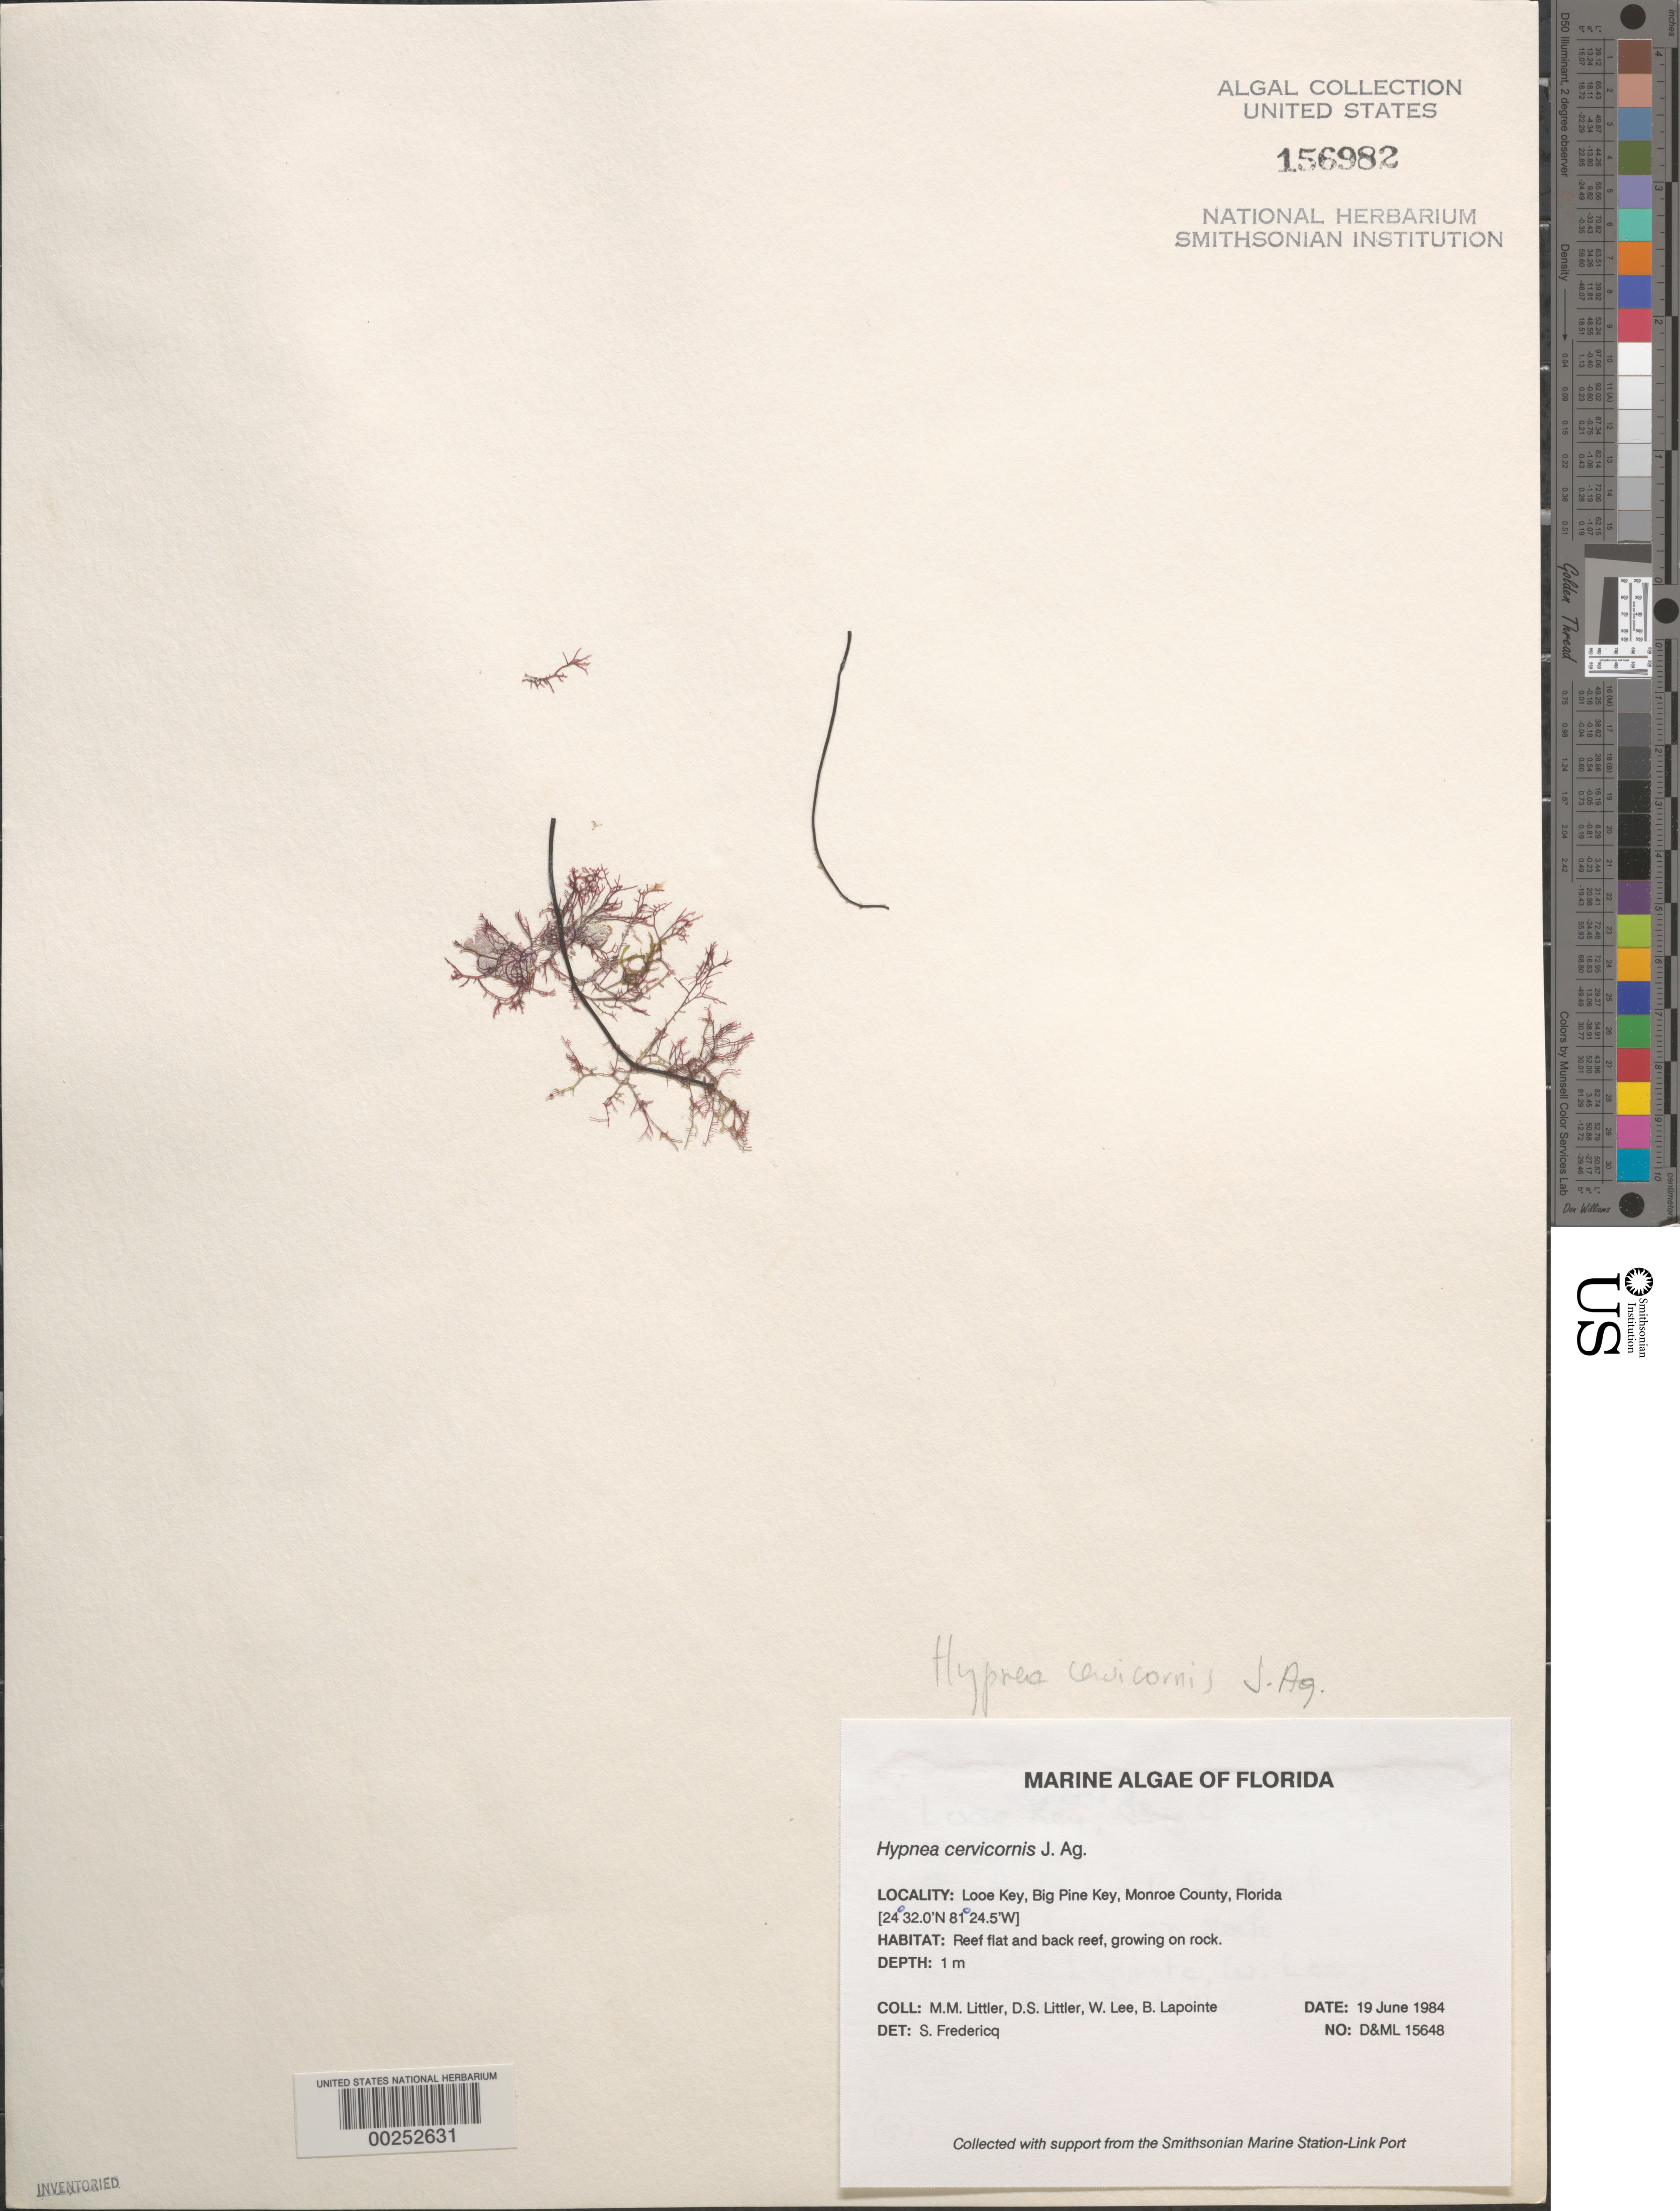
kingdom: Plantae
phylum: Rhodophyta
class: Florideophyceae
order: Gigartinales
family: Cystocloniaceae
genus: Hypnea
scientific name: Hypnea cervicornis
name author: J. Agardh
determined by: Fredericq, S.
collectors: M. M. Littler, D. S. Littler, W. Lee & B. Lapointe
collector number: D&ML 15648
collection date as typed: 19 Jun 1984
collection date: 1984-06-19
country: United States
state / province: Florida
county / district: Monroe County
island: Looe Key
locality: Near Big Pine Key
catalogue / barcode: US 156982